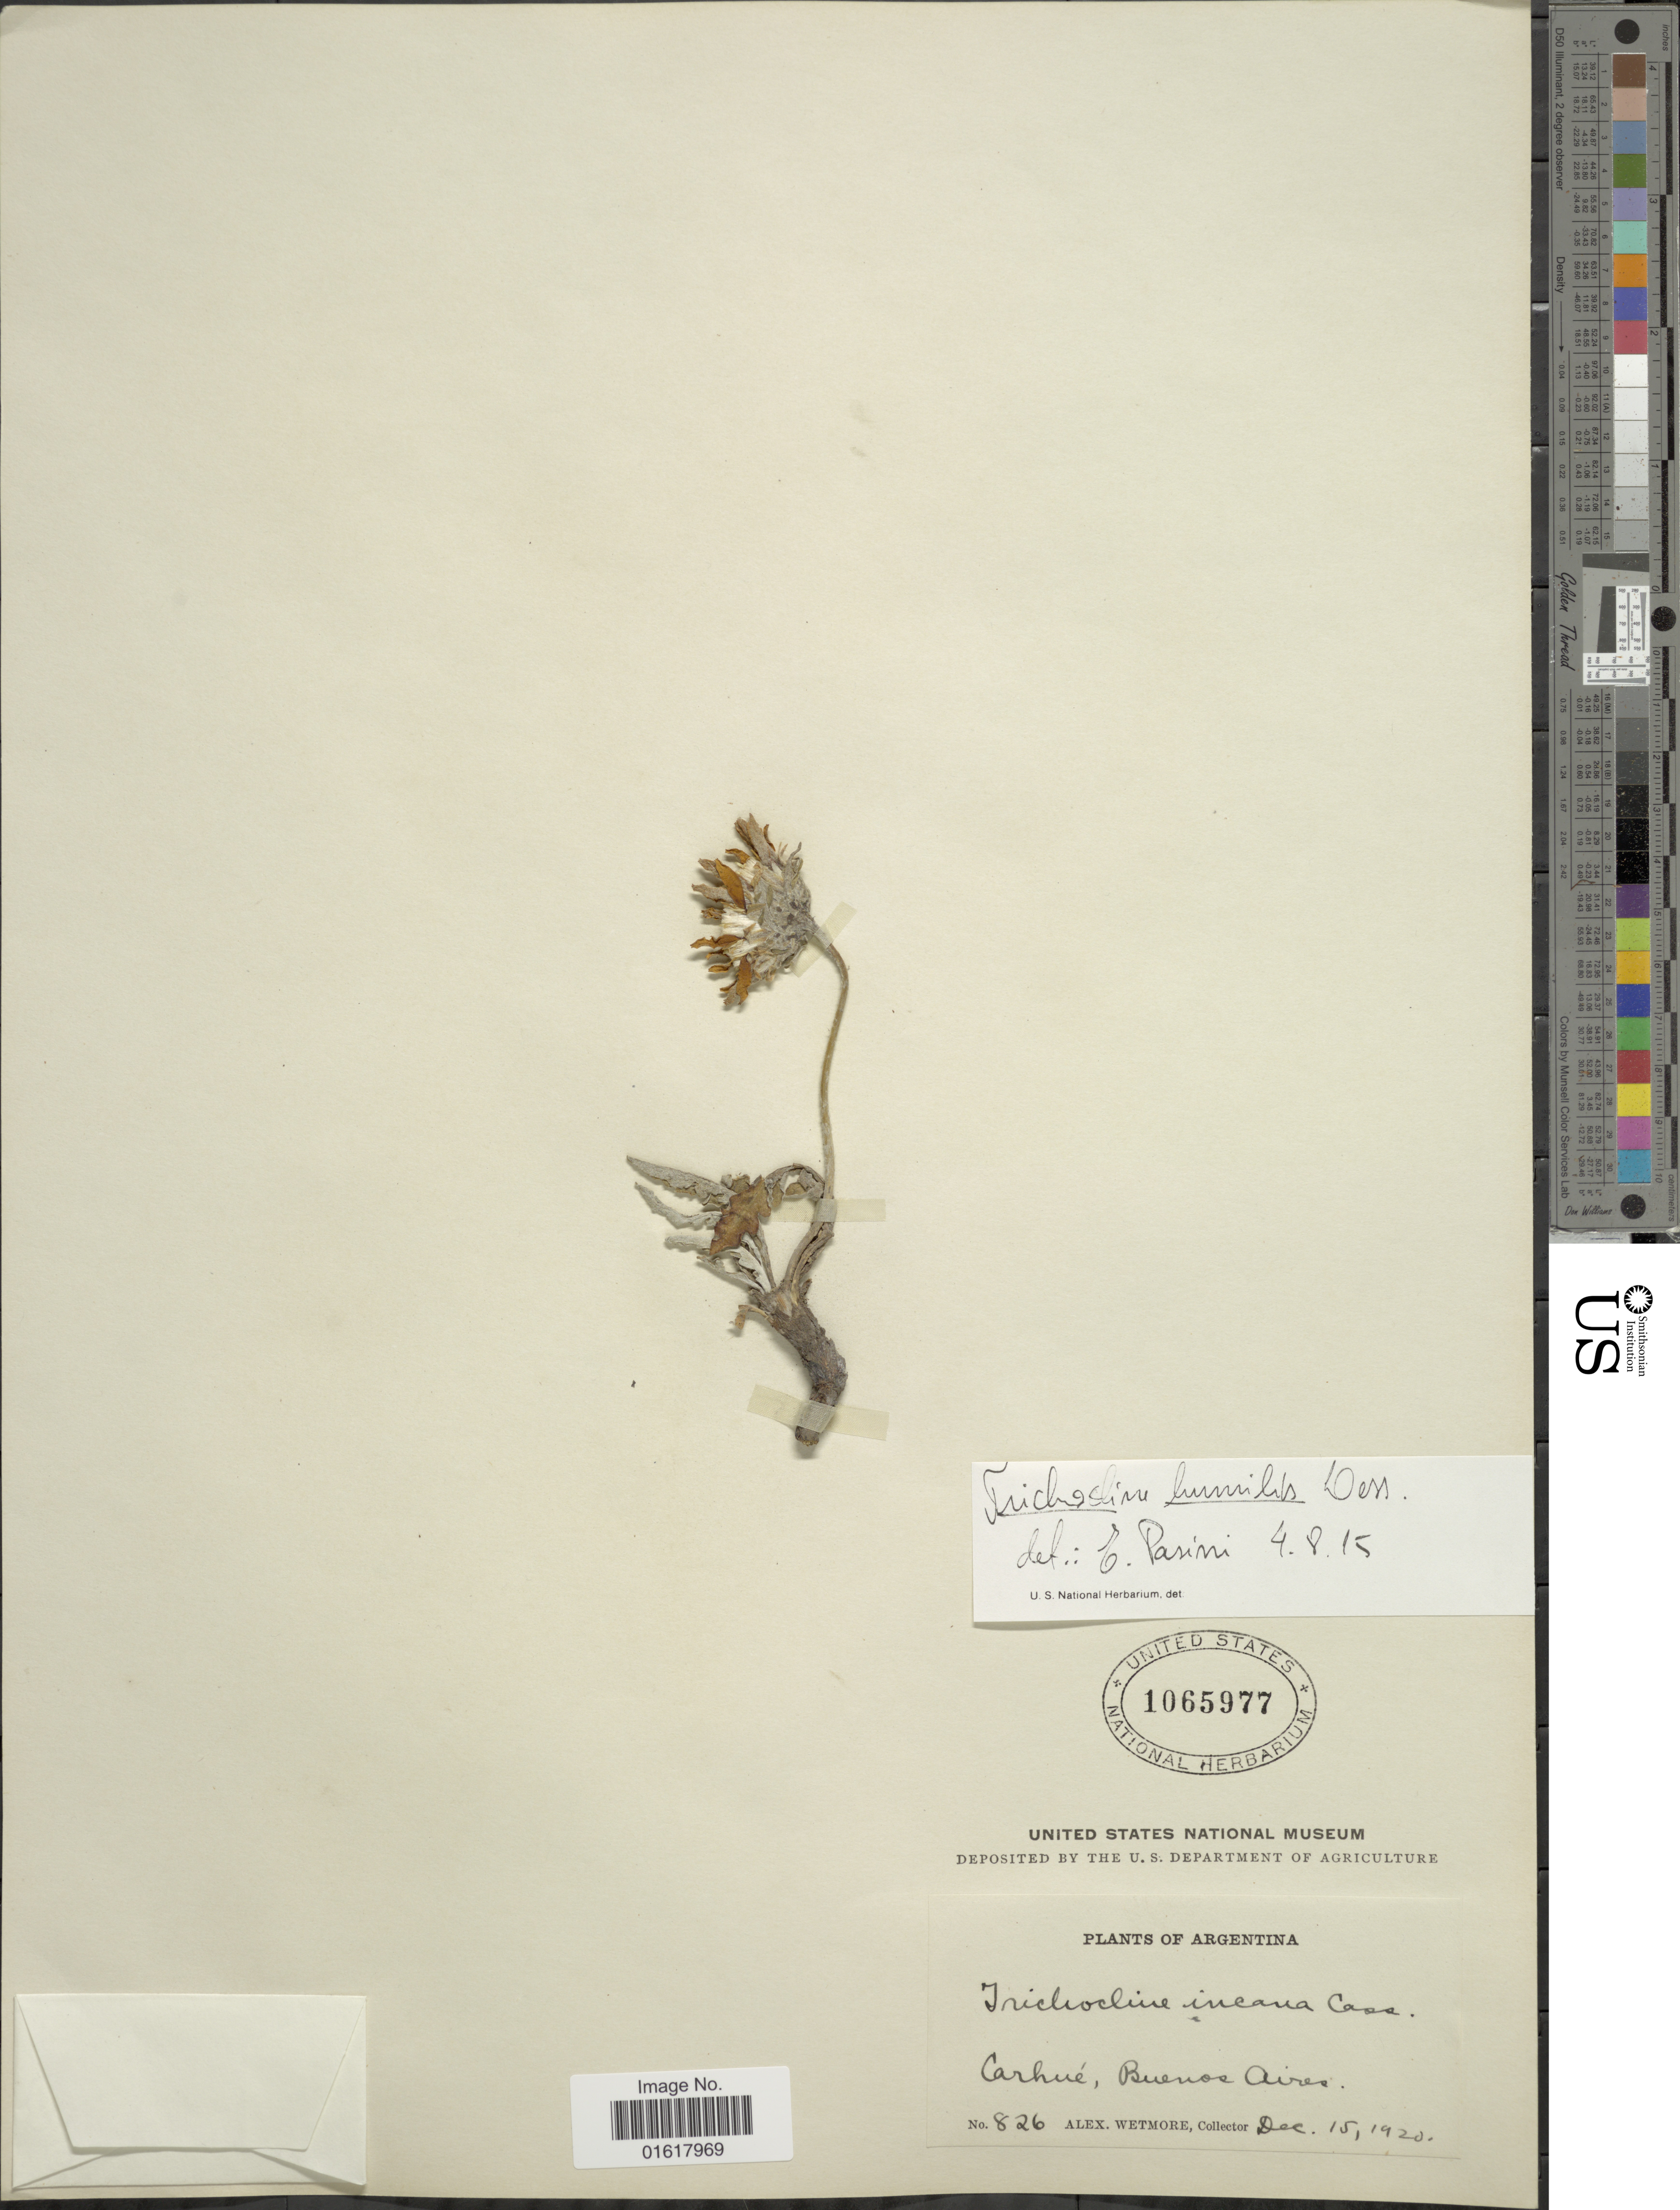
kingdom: Plantae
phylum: Tracheophyta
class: Magnoliopsida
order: Asterales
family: Asteraceae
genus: Trichocline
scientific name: Trichocline humilis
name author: Less.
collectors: A. Wetmore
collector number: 826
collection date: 1920-12-15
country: Argentina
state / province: Buenos Aires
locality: Carhué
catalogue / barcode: US 1065977